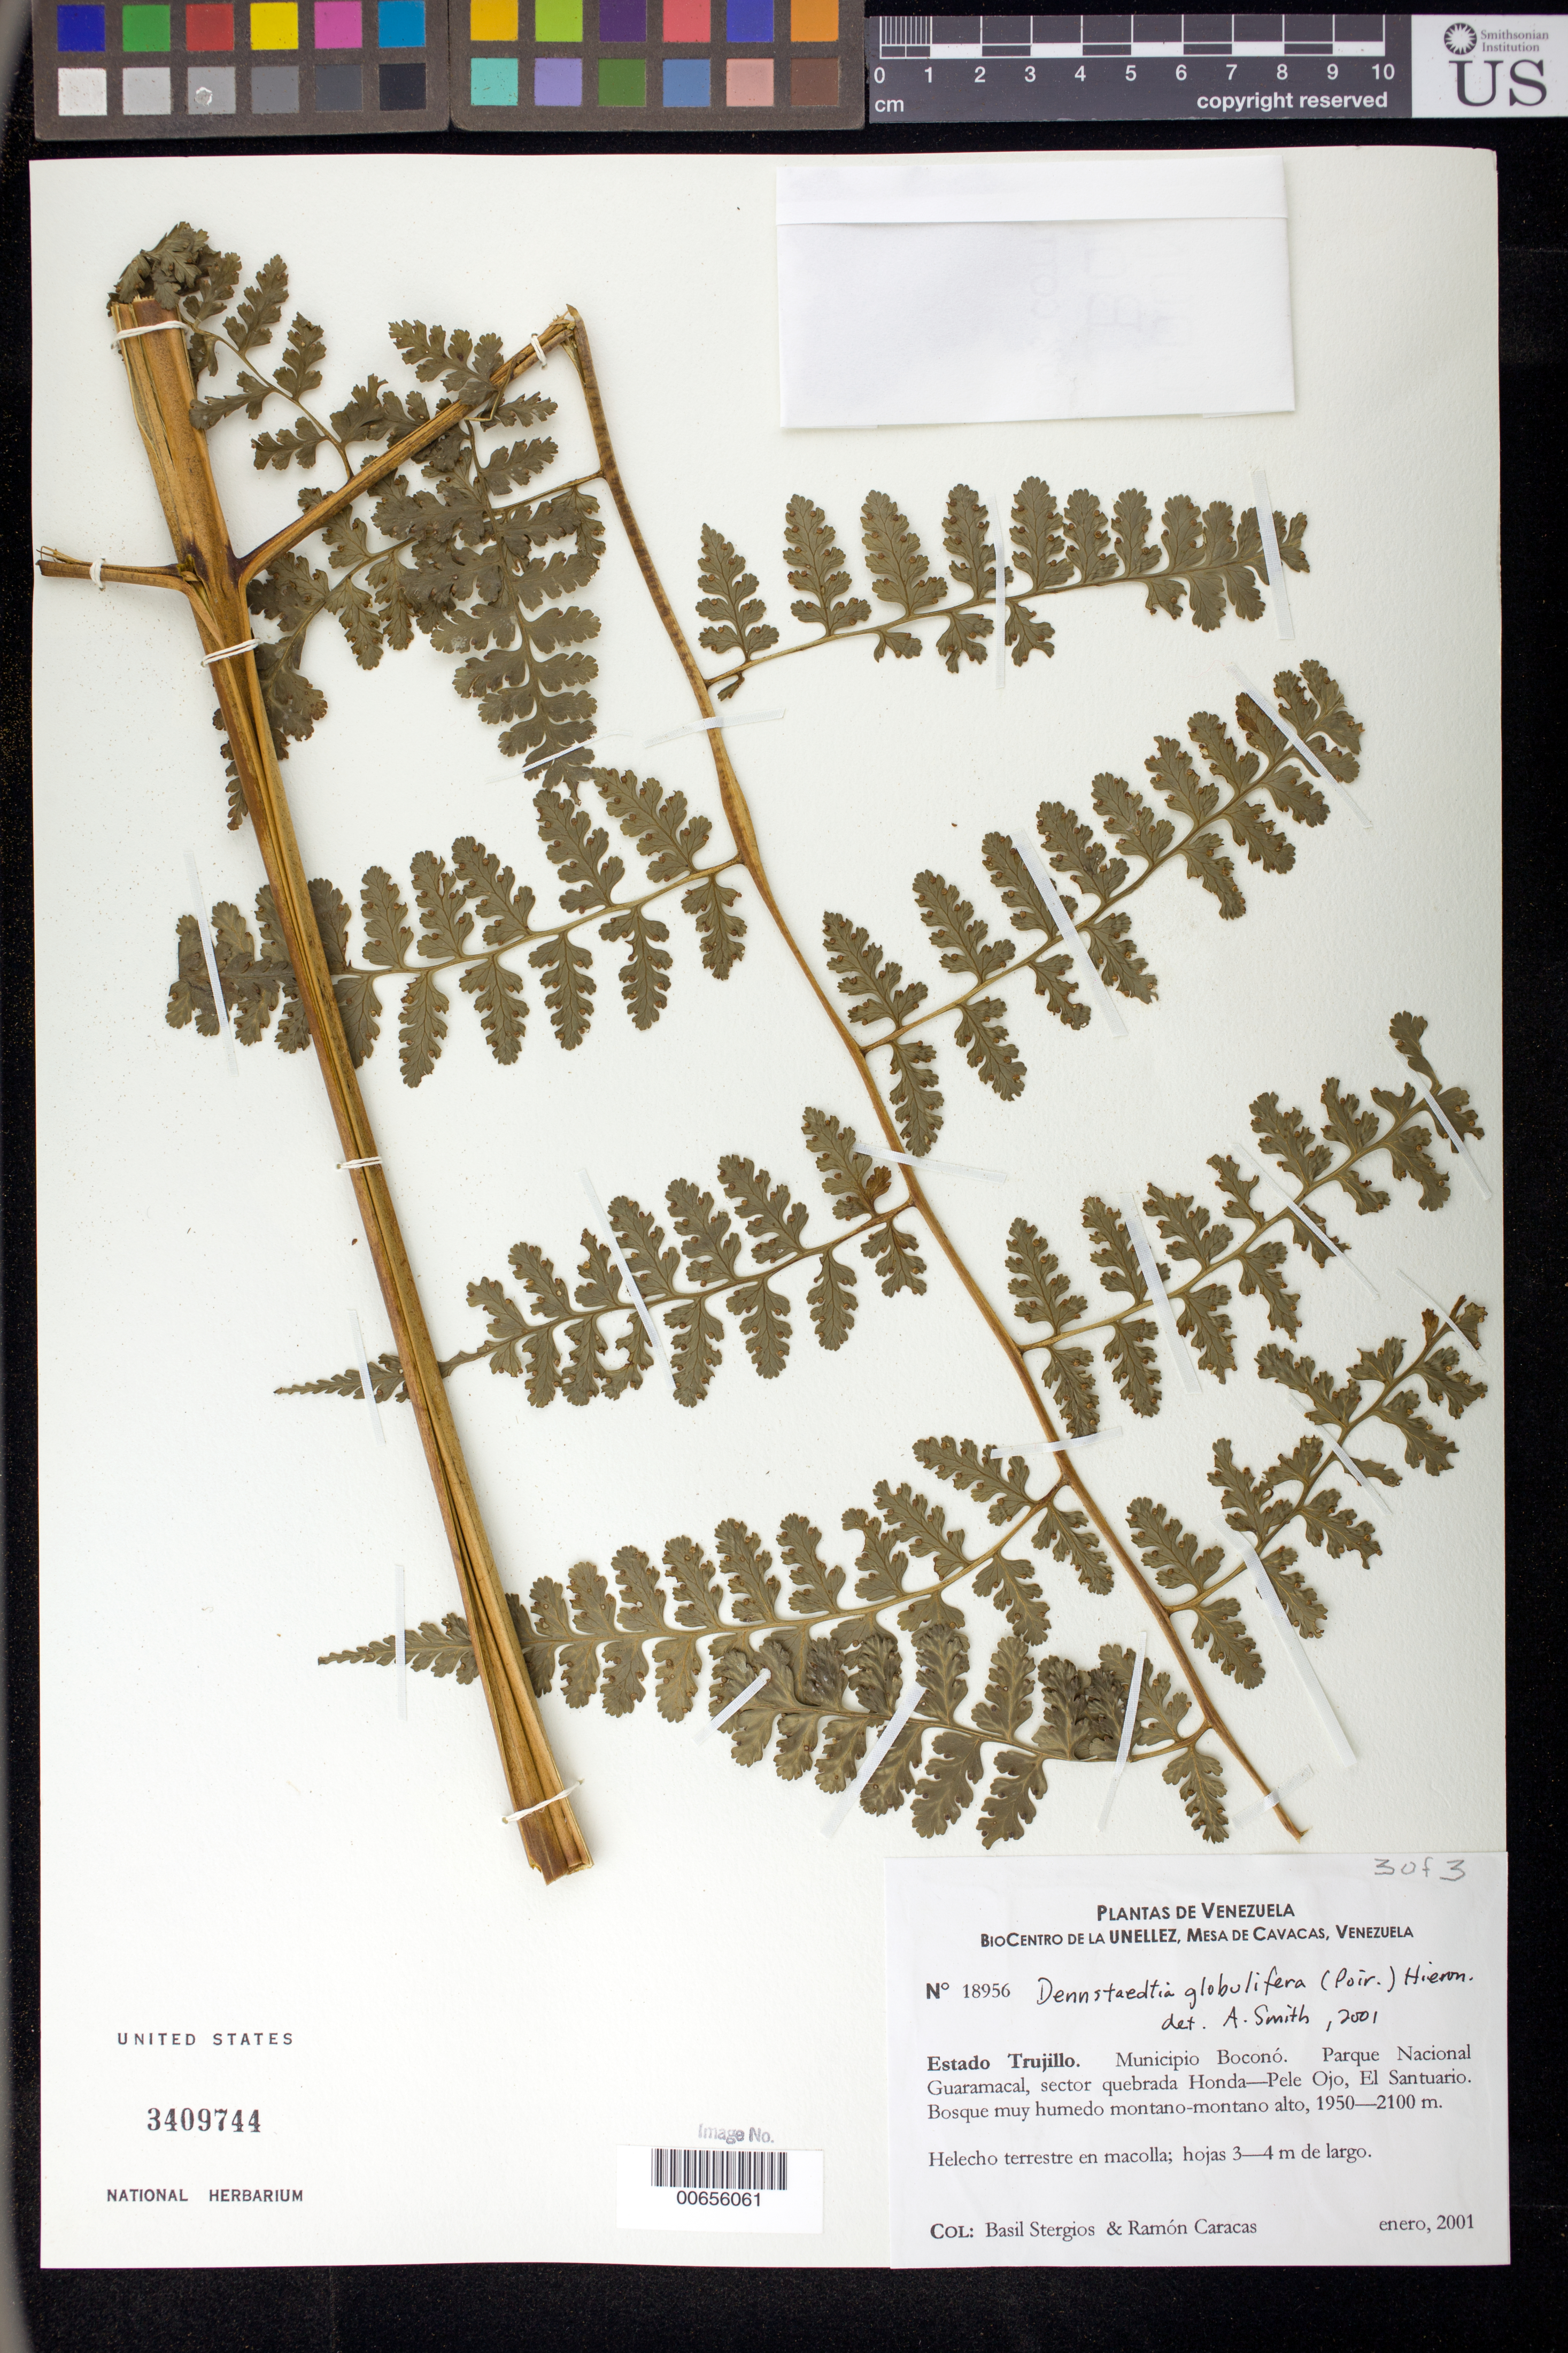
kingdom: Plantae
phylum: Tracheophyta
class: Polypodiopsida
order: Polypodiales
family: Dennstaedtiaceae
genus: Dennstaedtia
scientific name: Dennstaedtia globulifera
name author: (Poir.) Hieron.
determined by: Smith, Alan R., (UC)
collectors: B. G. Stergios & R. Caracas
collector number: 18956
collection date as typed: Jan 2001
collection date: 2001-01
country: Venezuela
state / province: Trujillo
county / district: Boconó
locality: Parque Nacional Guaramacal, sector quebrada Honda-Pele Ojo, El Santuario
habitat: Bosque muy húmedo montano-montano alto.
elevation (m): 1950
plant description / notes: PORT, UC, US, VEN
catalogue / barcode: US 3409744